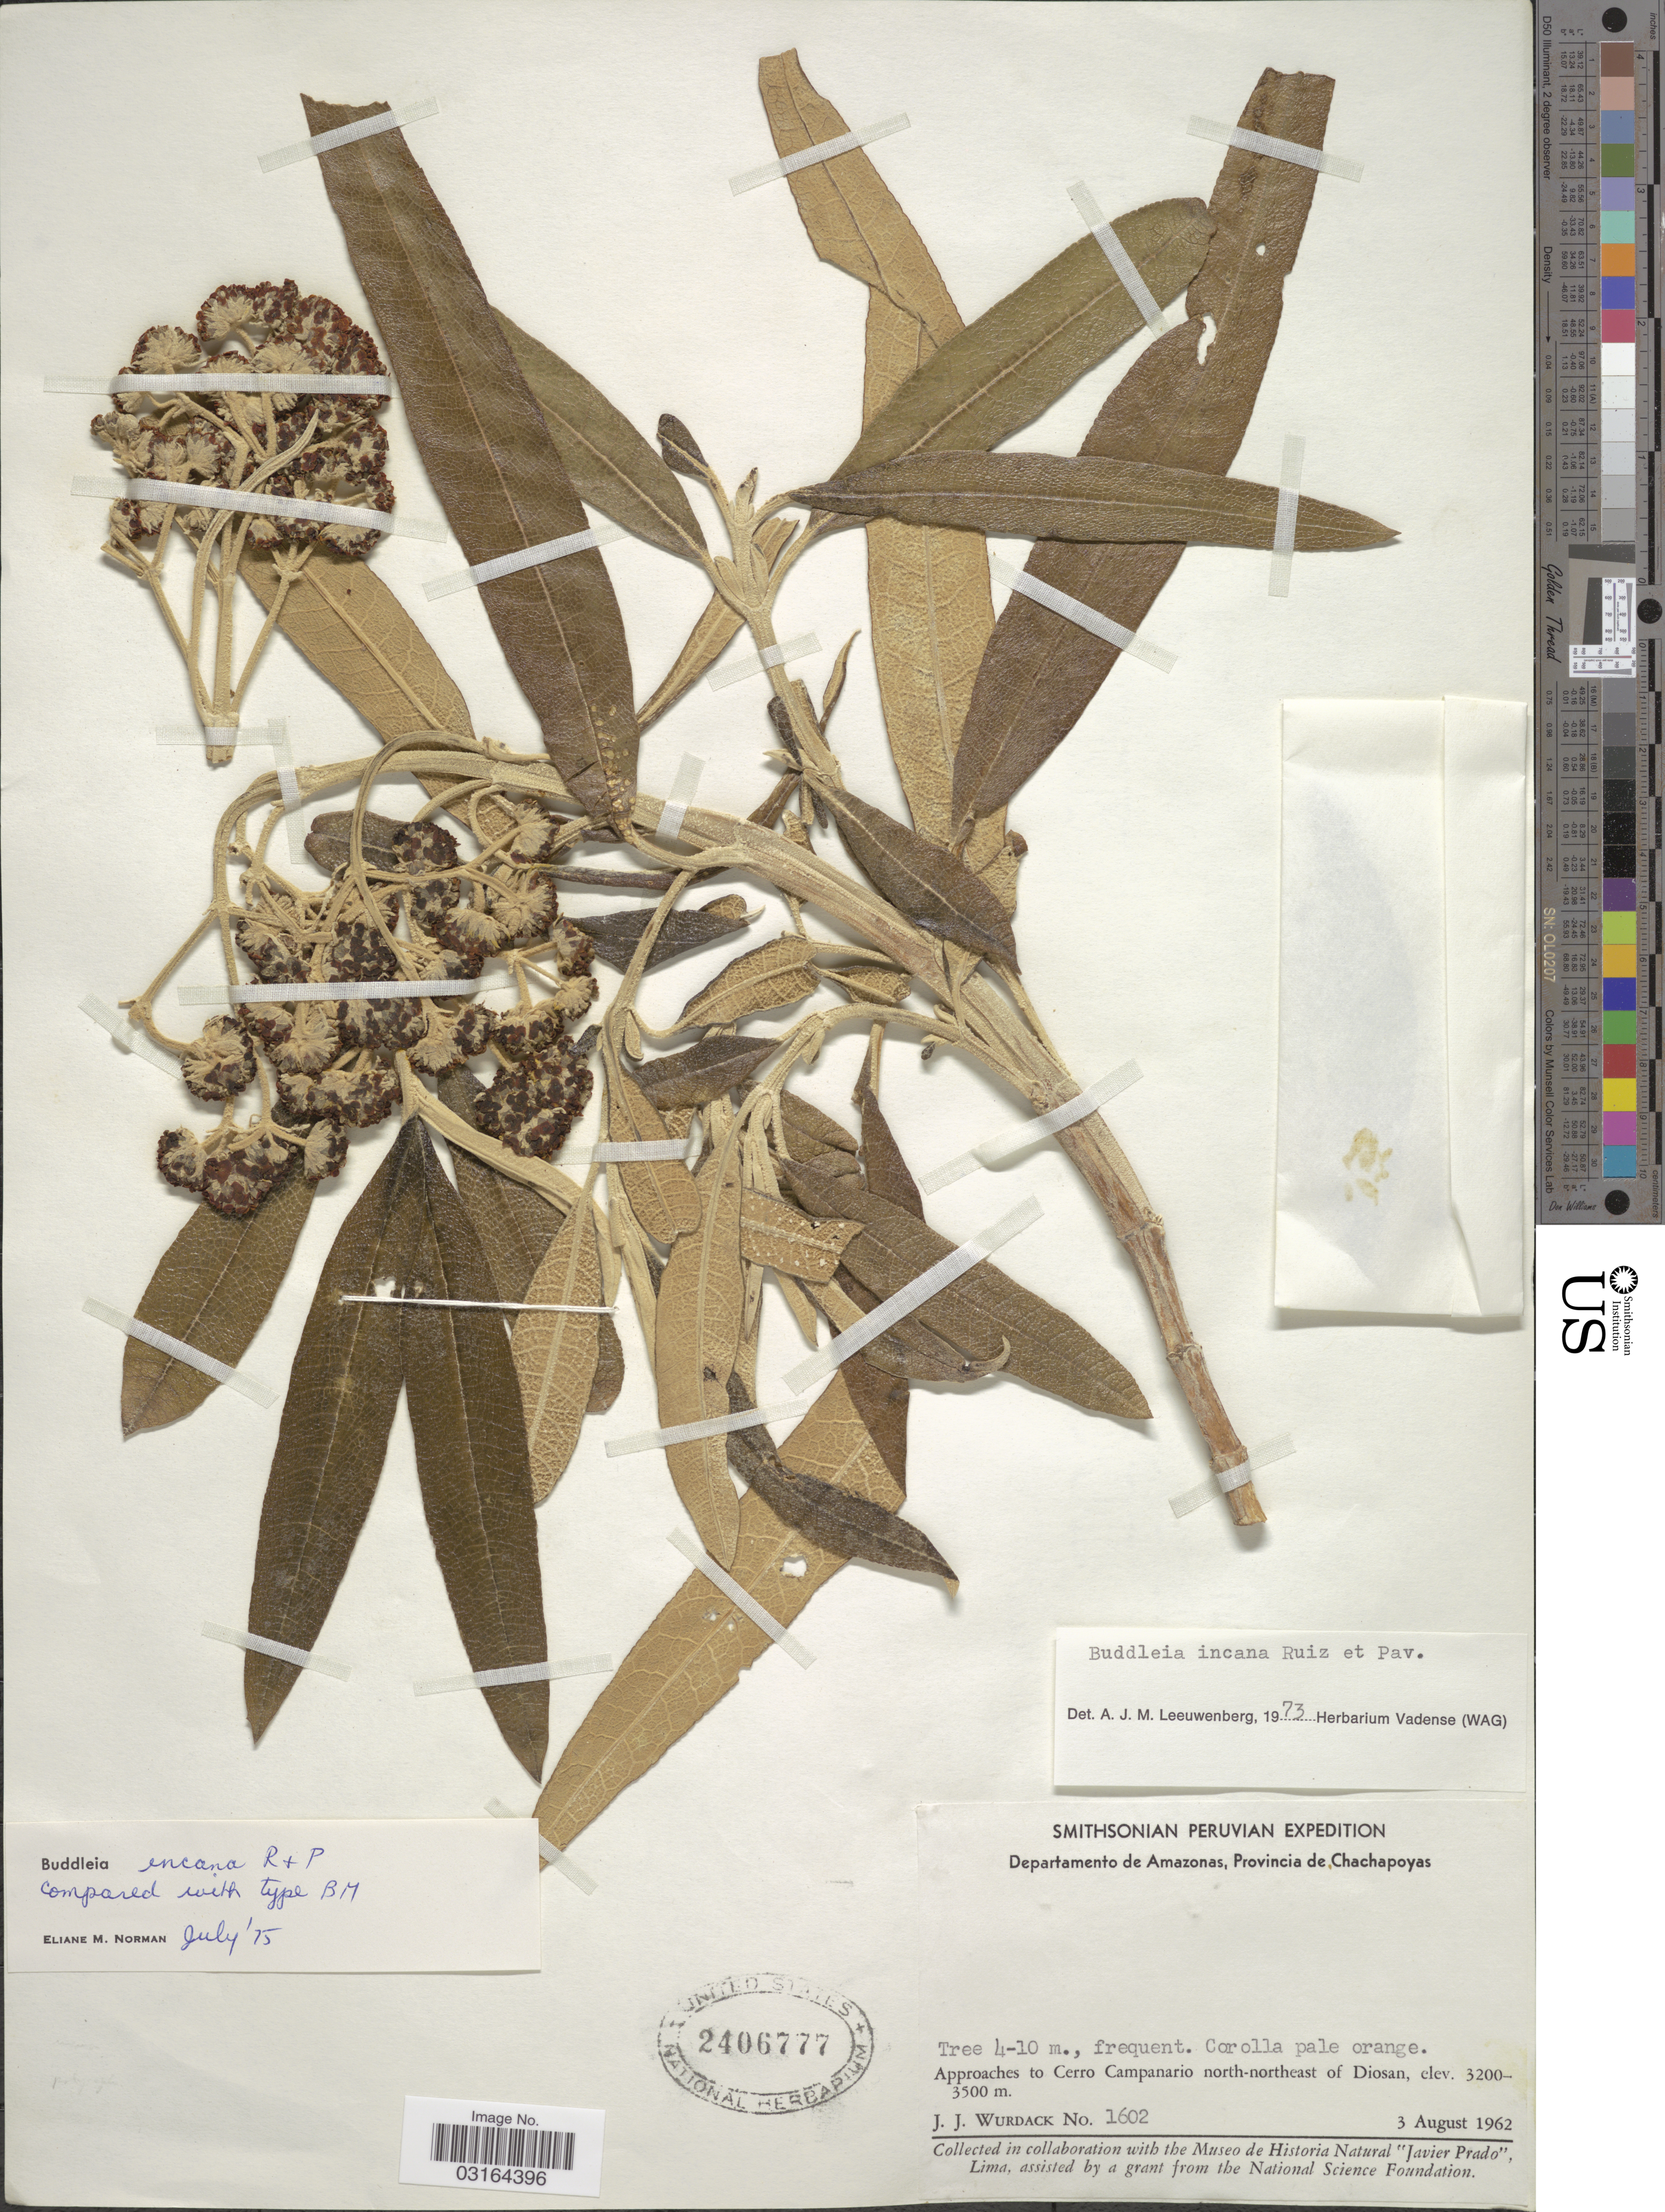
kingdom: Plantae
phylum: Tracheophyta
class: Magnoliopsida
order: Lamiales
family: Scrophulariaceae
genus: Buddleja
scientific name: Buddleja incana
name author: Ruiz & Pav.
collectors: J. J. Wurdack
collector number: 1602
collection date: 1962-08-03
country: Peru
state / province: Amazonas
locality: Departamento de Amazonas, Provincia de Chachapoyas, Approaches to Cerro Campanario north-northeast of Diosan.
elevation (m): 3200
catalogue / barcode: US 2406777